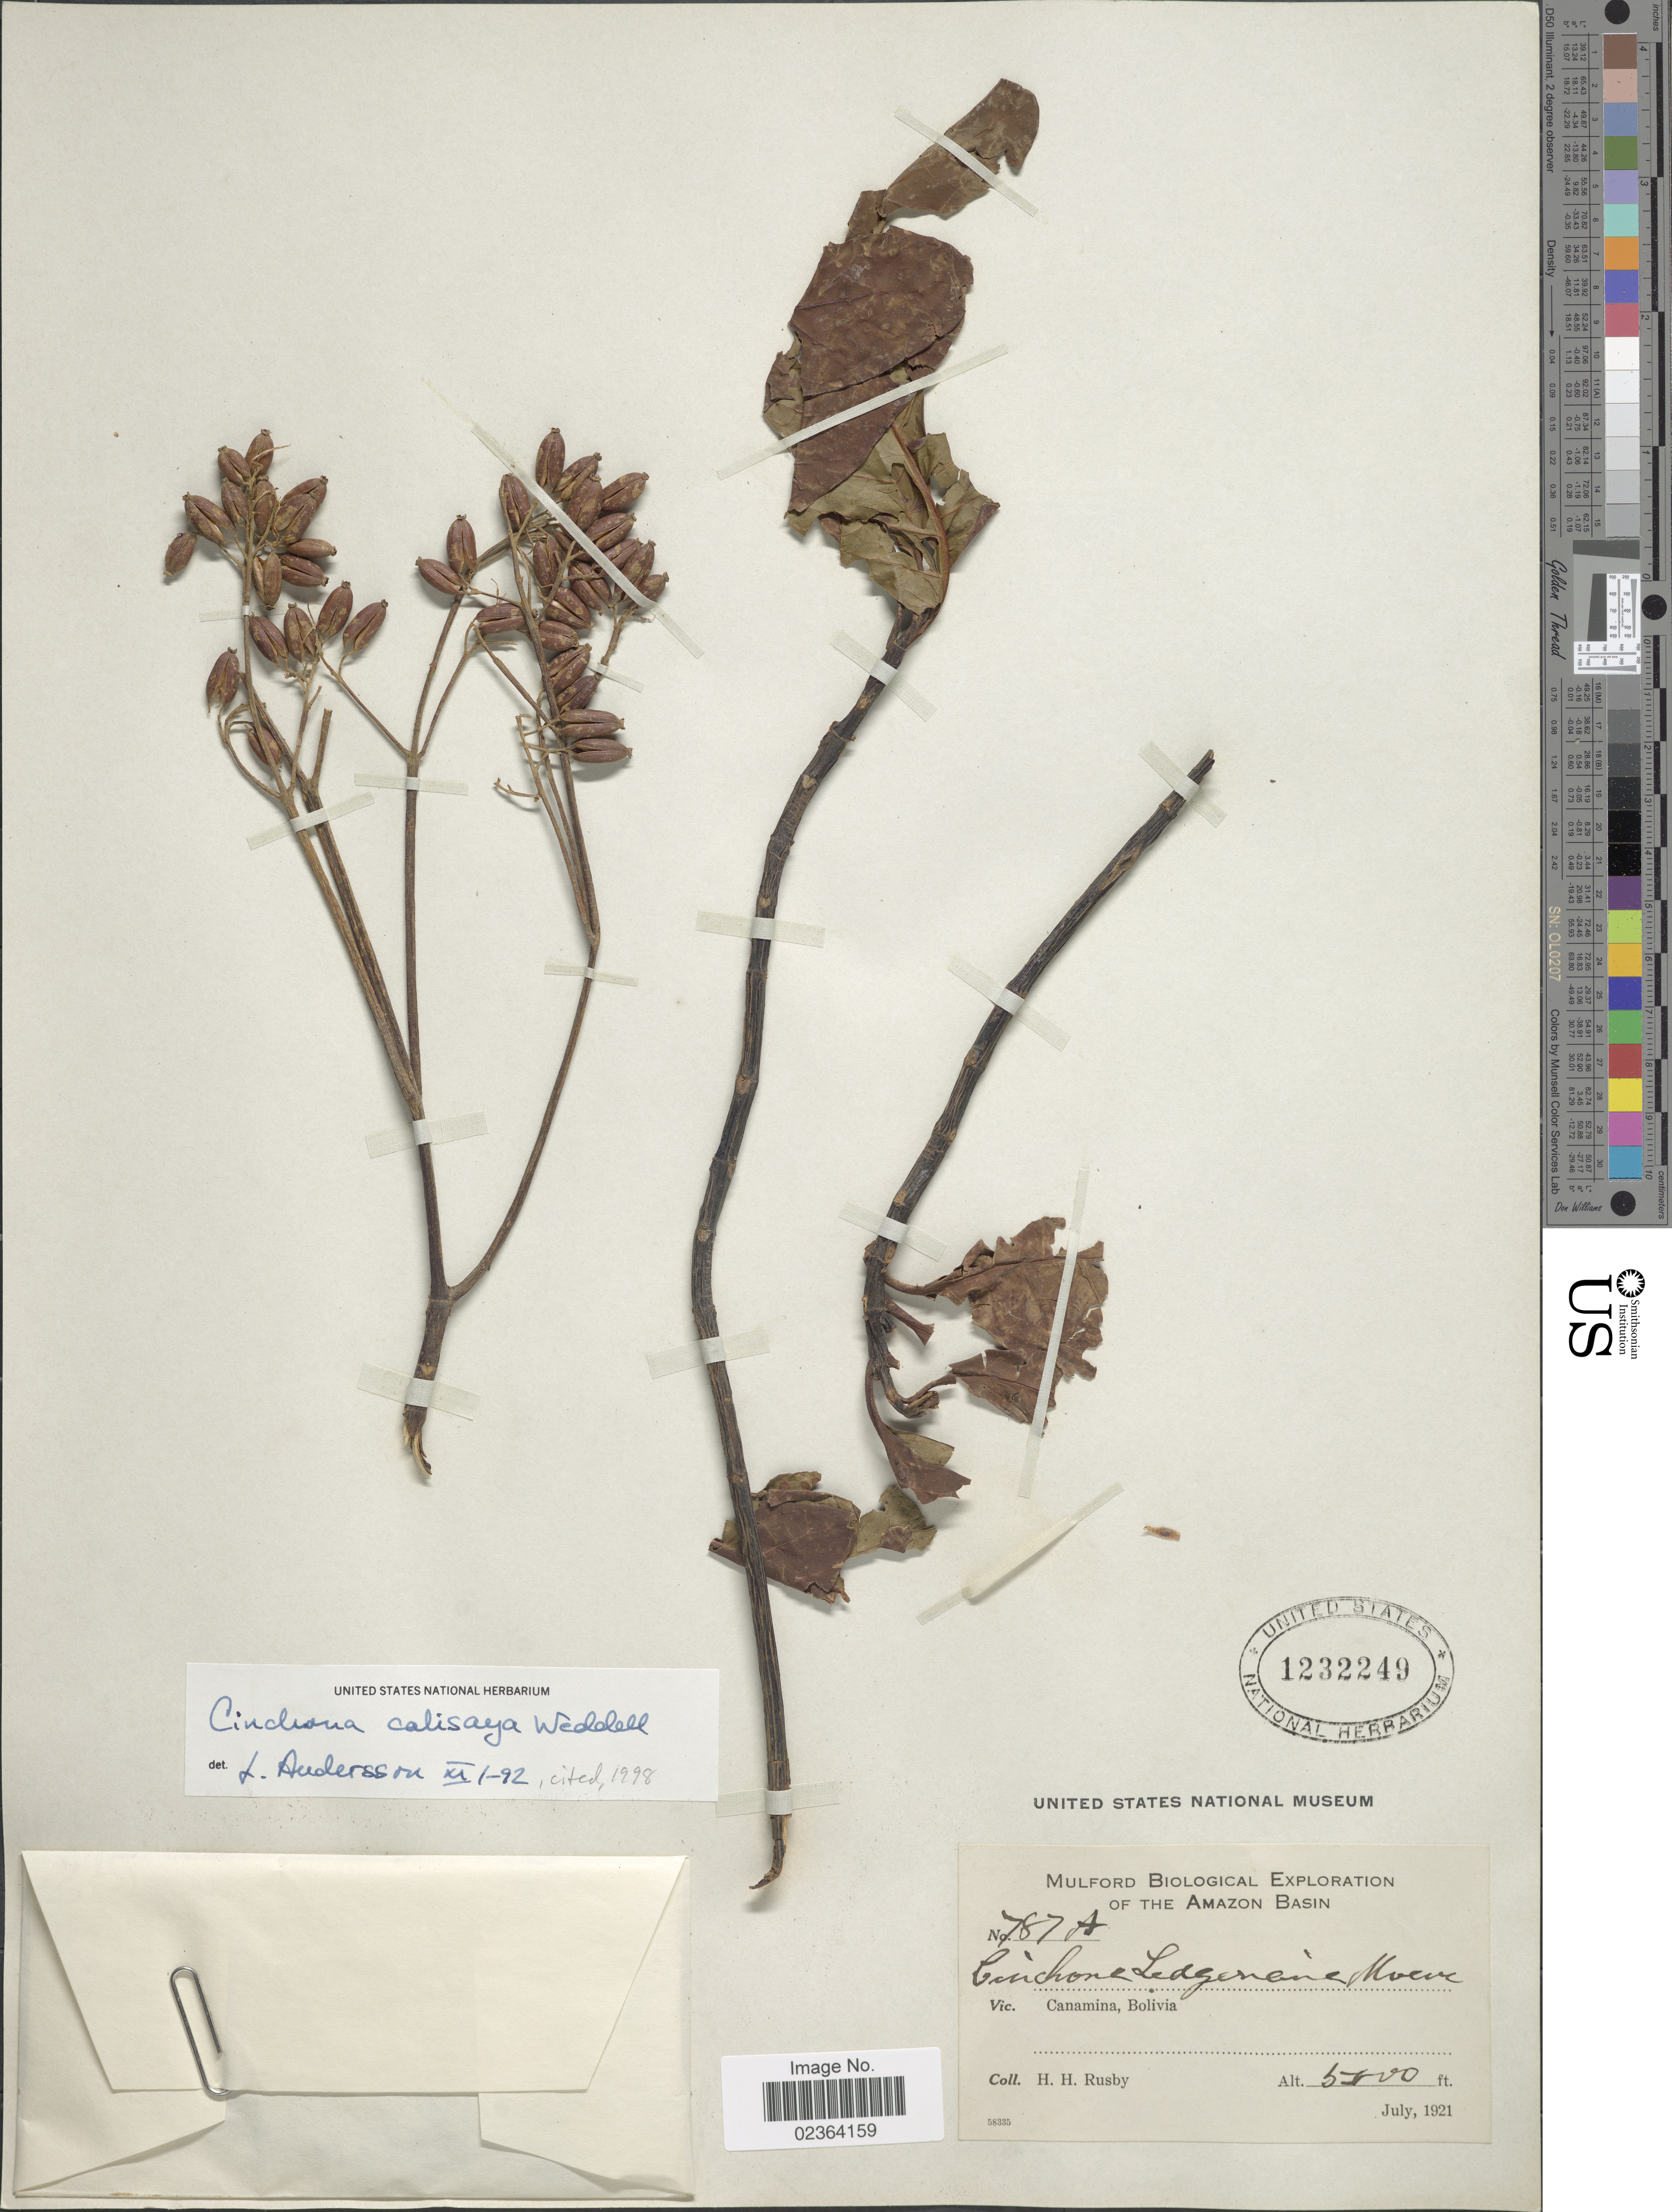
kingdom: Plantae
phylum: Tracheophyta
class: Magnoliopsida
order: Gentianales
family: Rubiaceae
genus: Cinchona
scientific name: Cinchona calisaya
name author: Wedd.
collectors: H. H. Rusby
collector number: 787A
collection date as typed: July, 1921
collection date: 1921-07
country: Bolivia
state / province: La Paz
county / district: Inquisivi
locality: Cañamina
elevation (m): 1524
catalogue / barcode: US 1232249